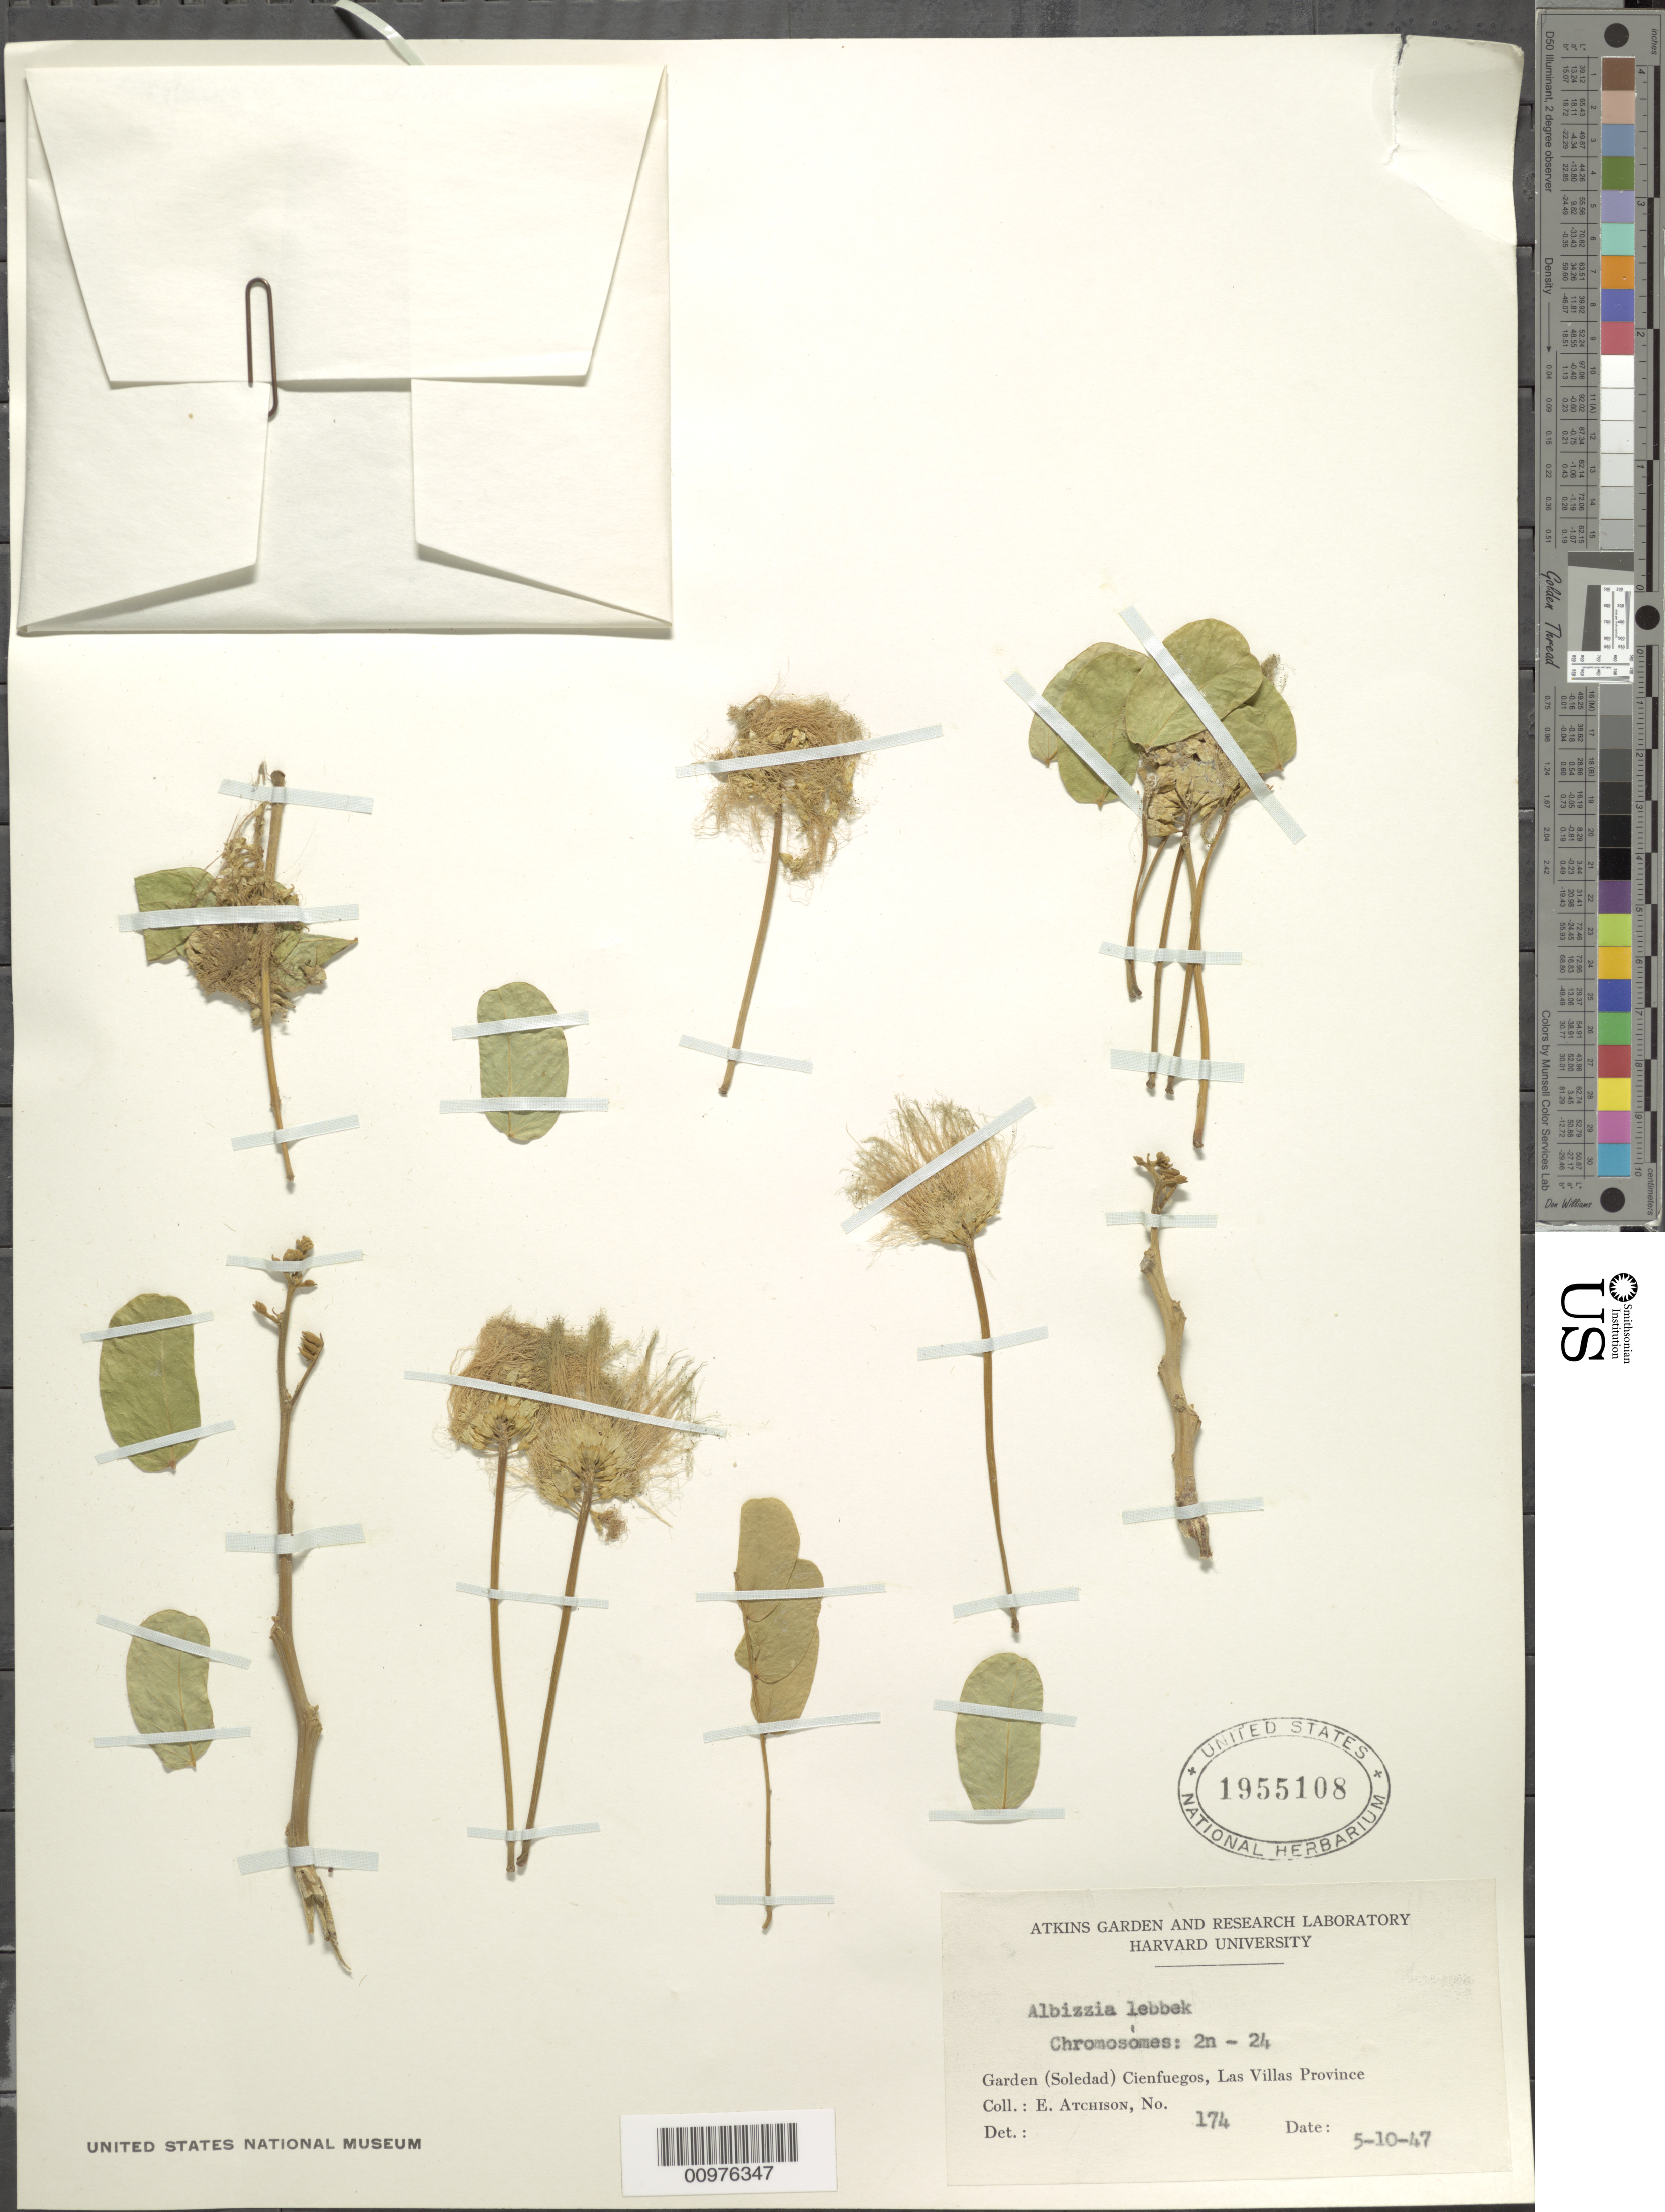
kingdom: Plantae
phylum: Tracheophyta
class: Magnoliopsida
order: Fabales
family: Fabaceae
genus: Albizia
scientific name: Albizia lebbeck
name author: (L.) Benth.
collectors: E. Atchison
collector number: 174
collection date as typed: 10 May 1947 or 05 Oct 1947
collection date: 1947-05-10 or 1947-10-05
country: Cuba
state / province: Cienfuegos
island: Cuba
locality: Garden (Soledad), Las Villas Province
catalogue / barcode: US 1955108